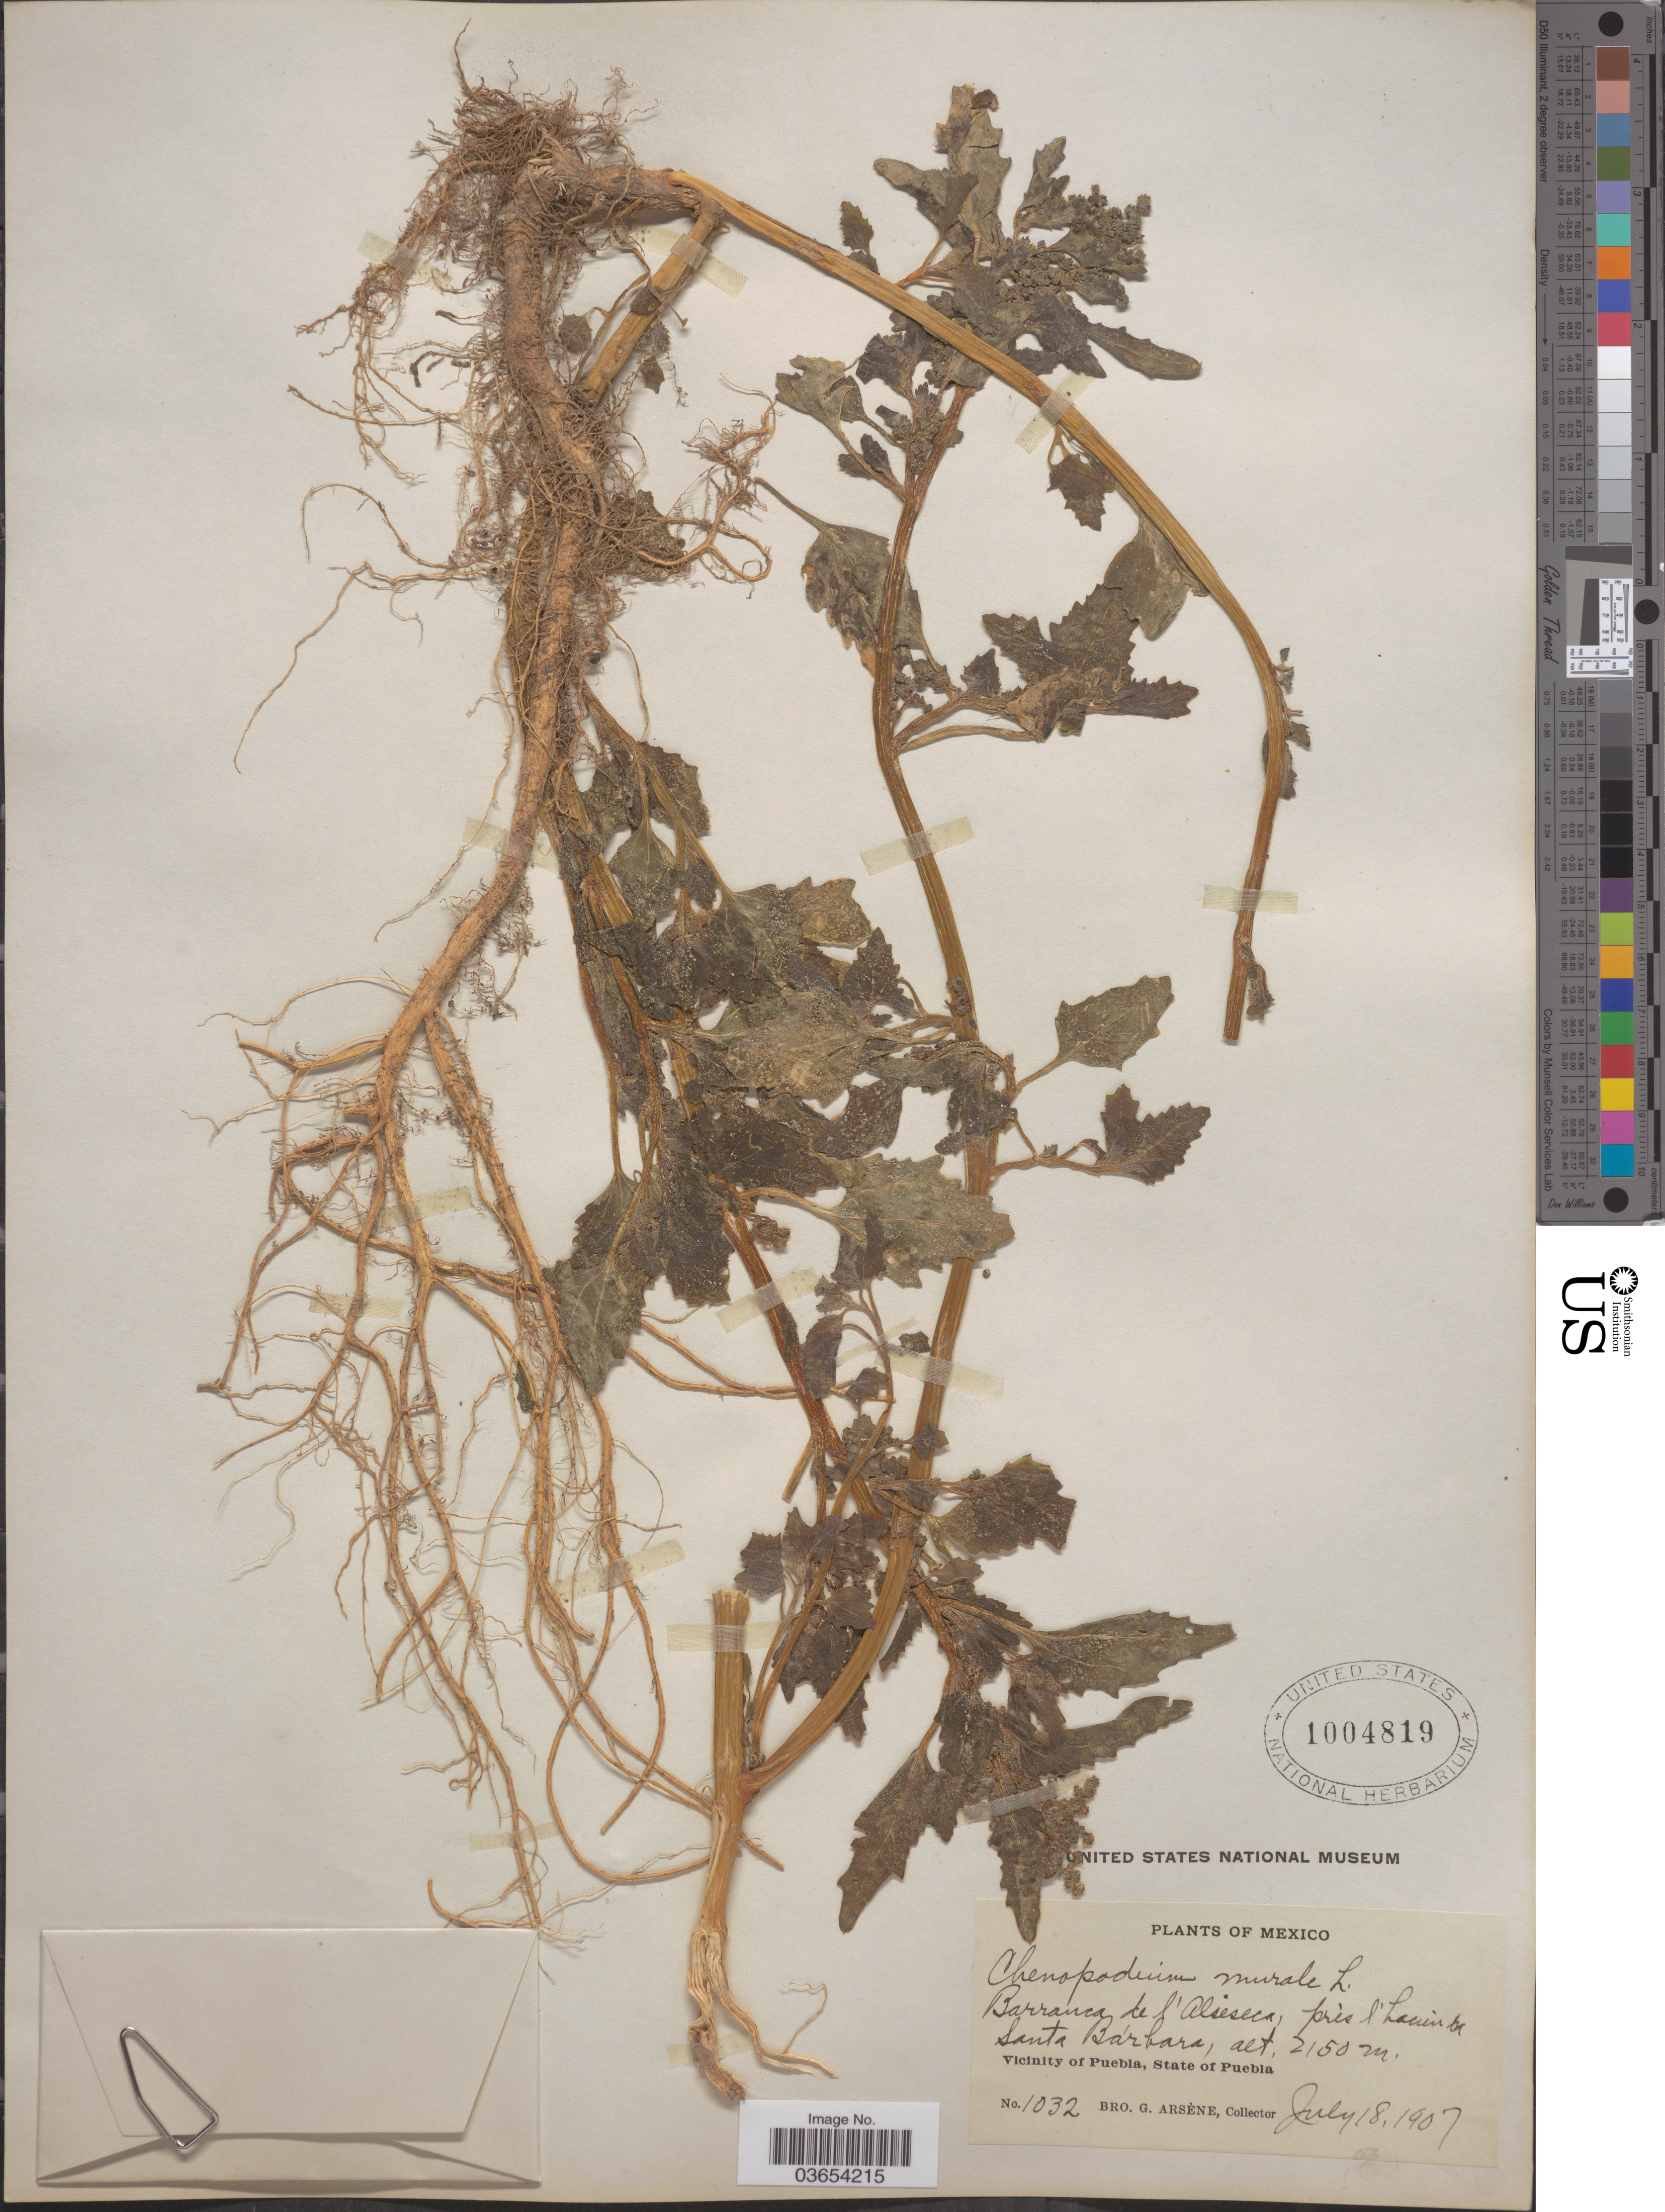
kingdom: Plantae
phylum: Tracheophyta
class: Magnoliopsida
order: Caryophyllales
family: Amaranthaceae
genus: Chenopodium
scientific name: Chenopodium murale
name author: L.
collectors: Bro. G. Arsène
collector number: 1032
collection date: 1907-07-18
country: Mexico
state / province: Puebla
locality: Barranca de l'Alseseca, près l'hacienda Santa Bárbara [Canyon of the Alseseca, near Hacienda Santa Barbara] - Vicinity of Puebla.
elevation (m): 2150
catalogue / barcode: US 1004819